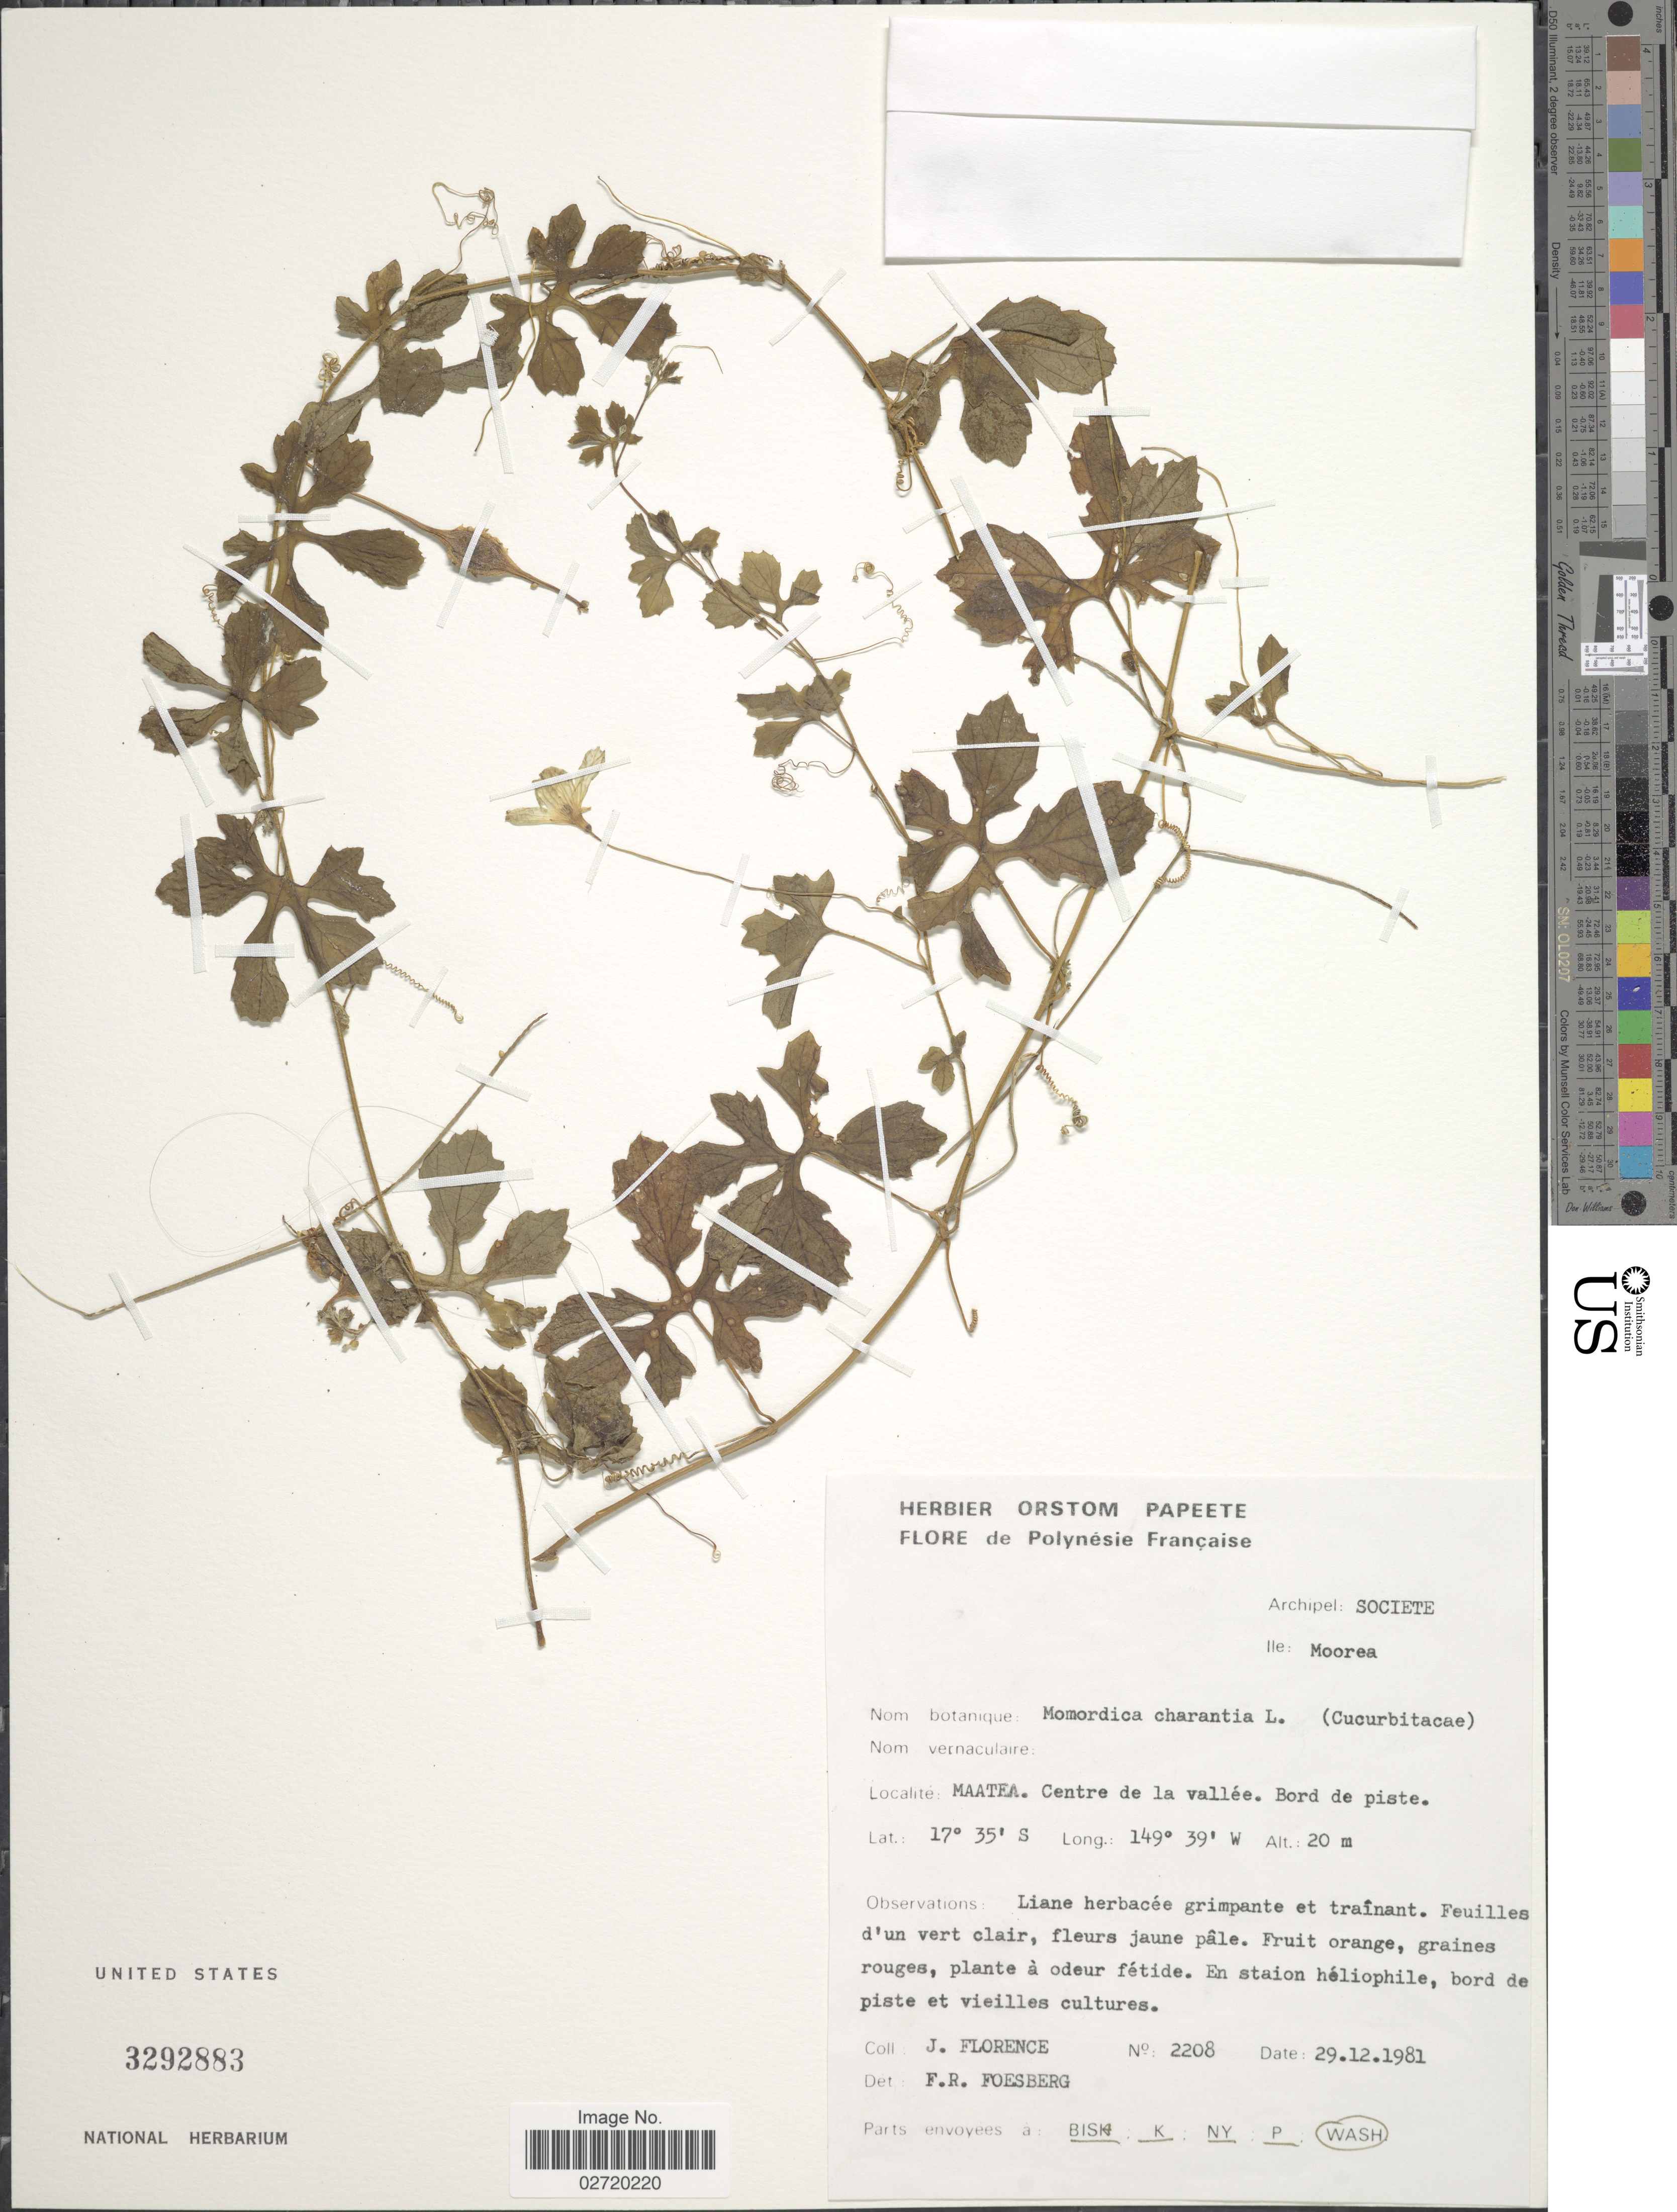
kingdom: Plantae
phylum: Tracheophyta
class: Magnoliopsida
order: Cucurbitales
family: Cucurbitaceae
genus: Momordica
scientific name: Momordica charantia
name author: L.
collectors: J. Florence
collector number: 2208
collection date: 1981-12-29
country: French Polynesia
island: Moorea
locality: Archipel: Societe, Ile: Moorea, Maatea, Centre de la vallee, Bord e piste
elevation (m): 20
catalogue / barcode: US 3292883